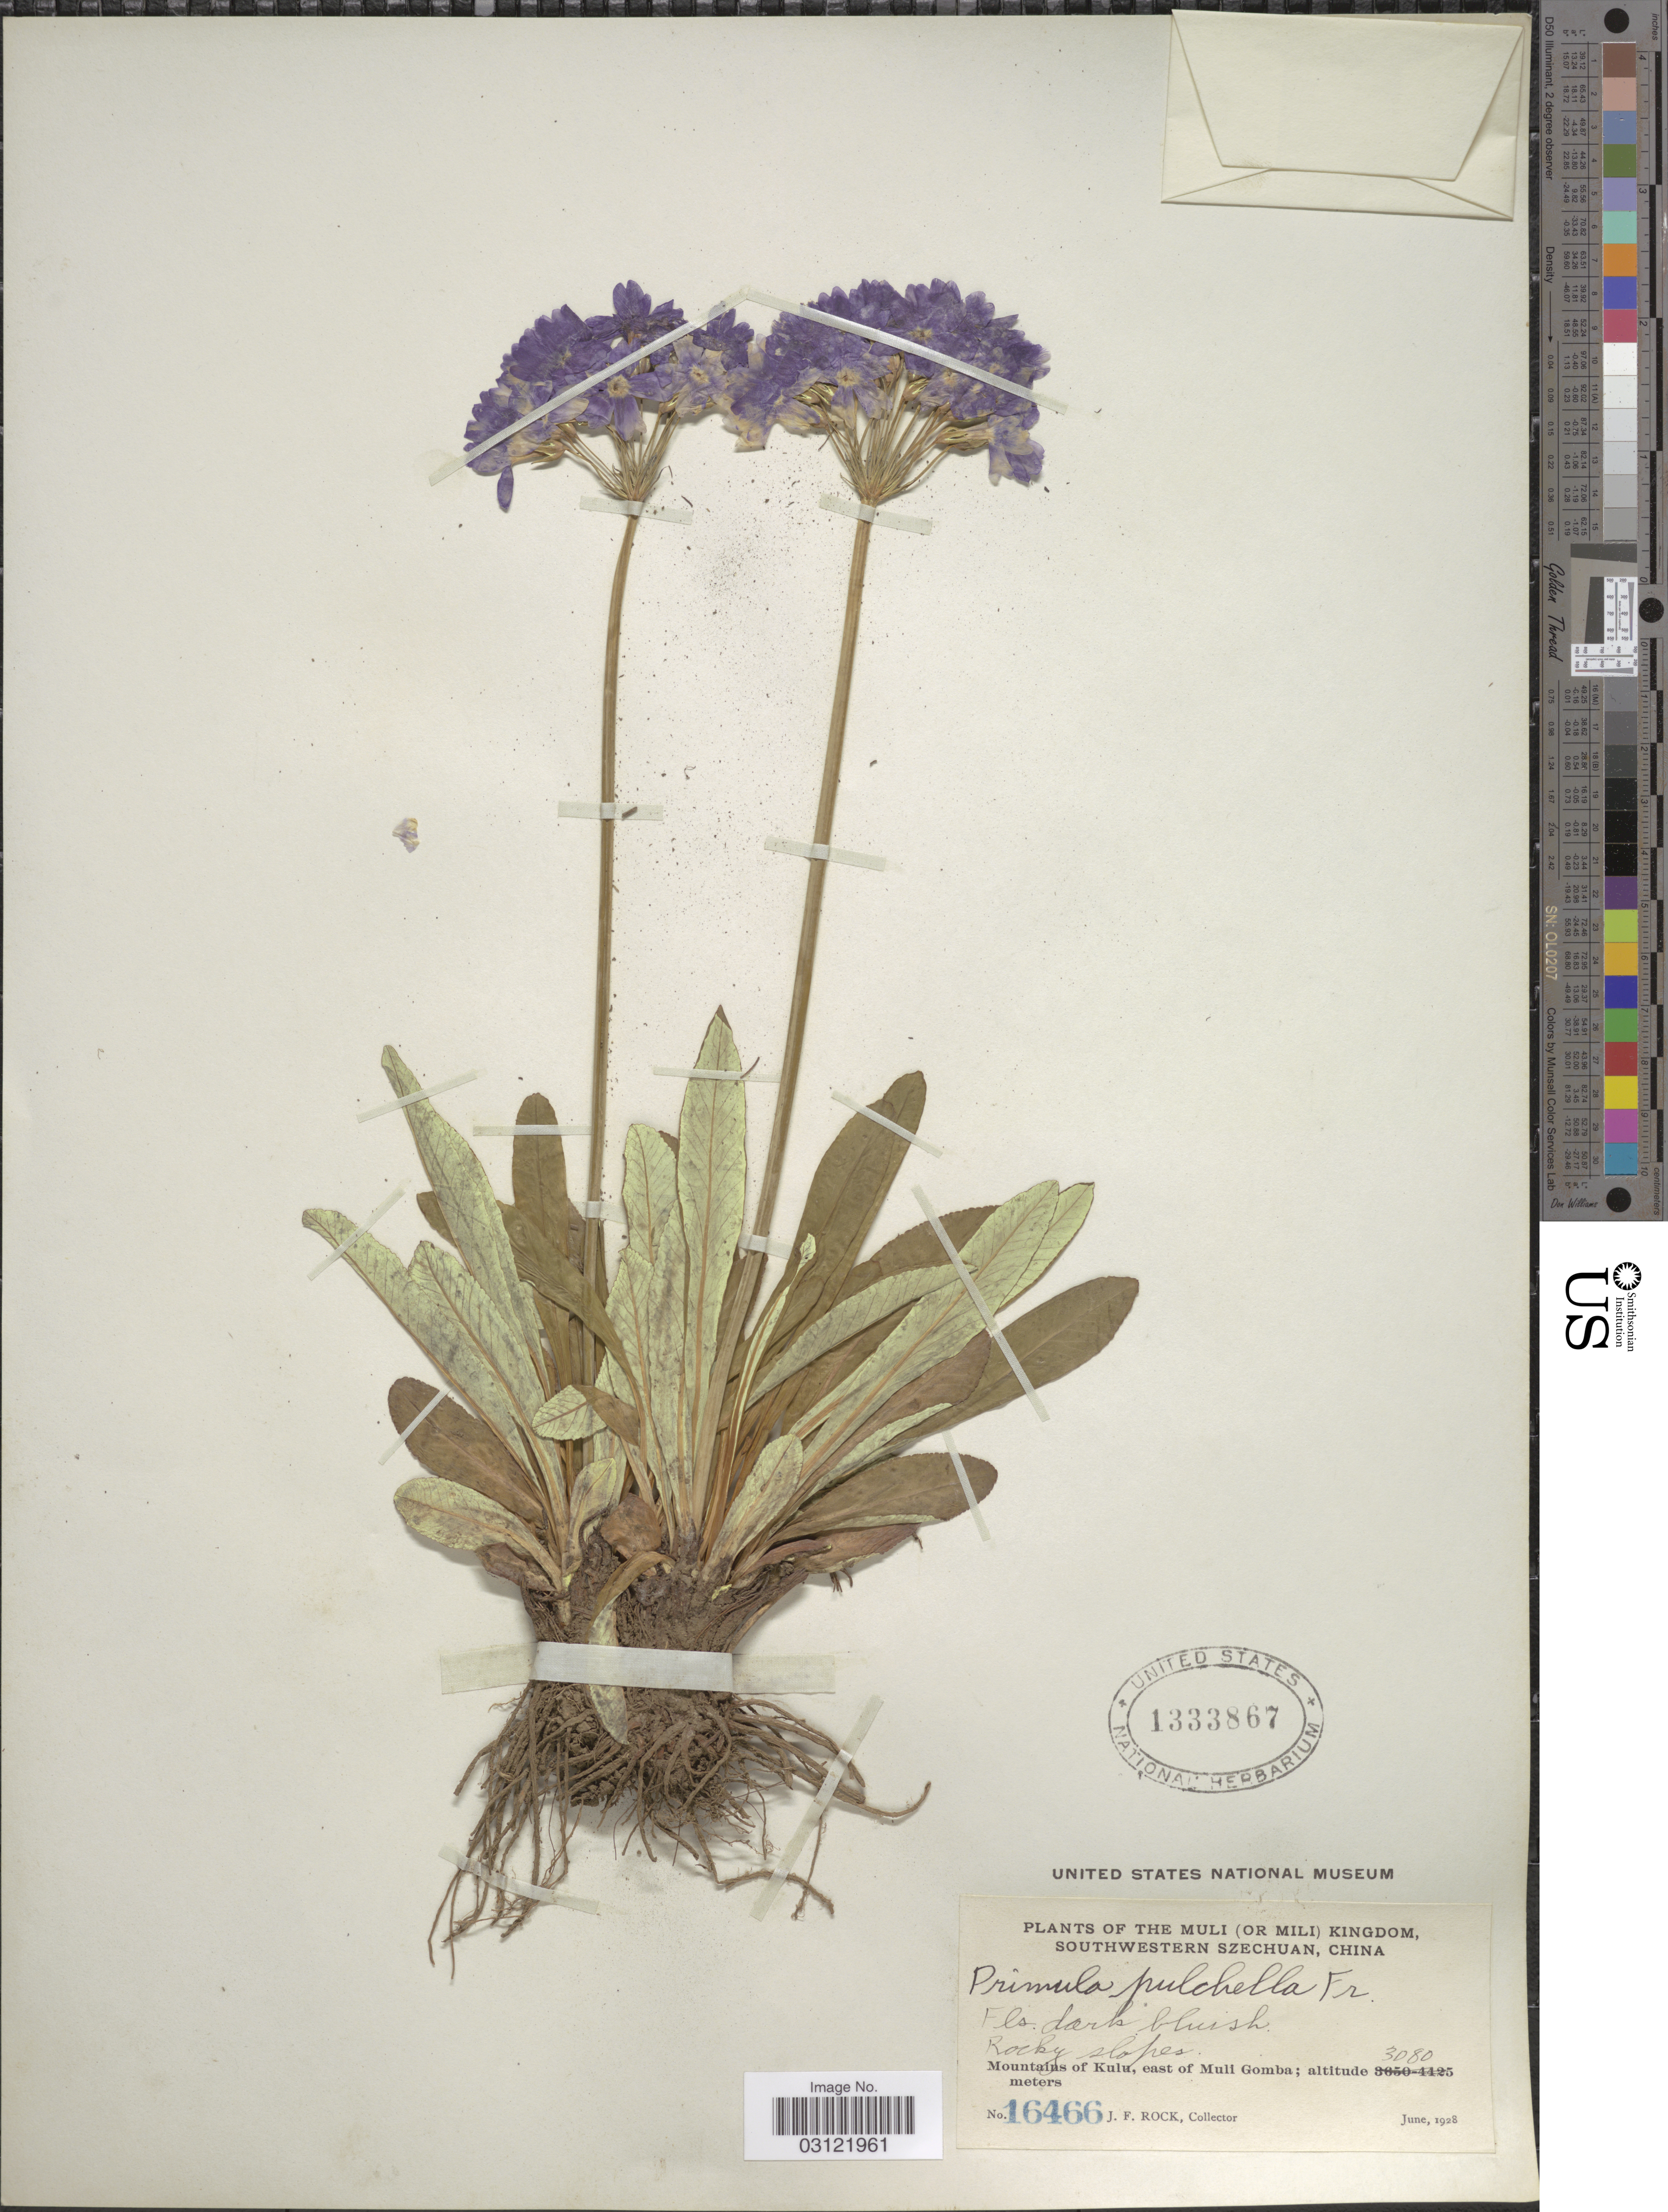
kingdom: Plantae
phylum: Tracheophyta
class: Magnoliopsida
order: Ericales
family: Primulaceae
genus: Primula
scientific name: Primula pulchella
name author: Franch.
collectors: J. Rock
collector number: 16466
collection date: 1928-06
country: China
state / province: Sichuan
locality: The Muli (or Mili) Kingdom, Southwestern Szechuan. Mountains of Kulu, east of Muli Gomba.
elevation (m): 3080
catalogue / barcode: US 1333867